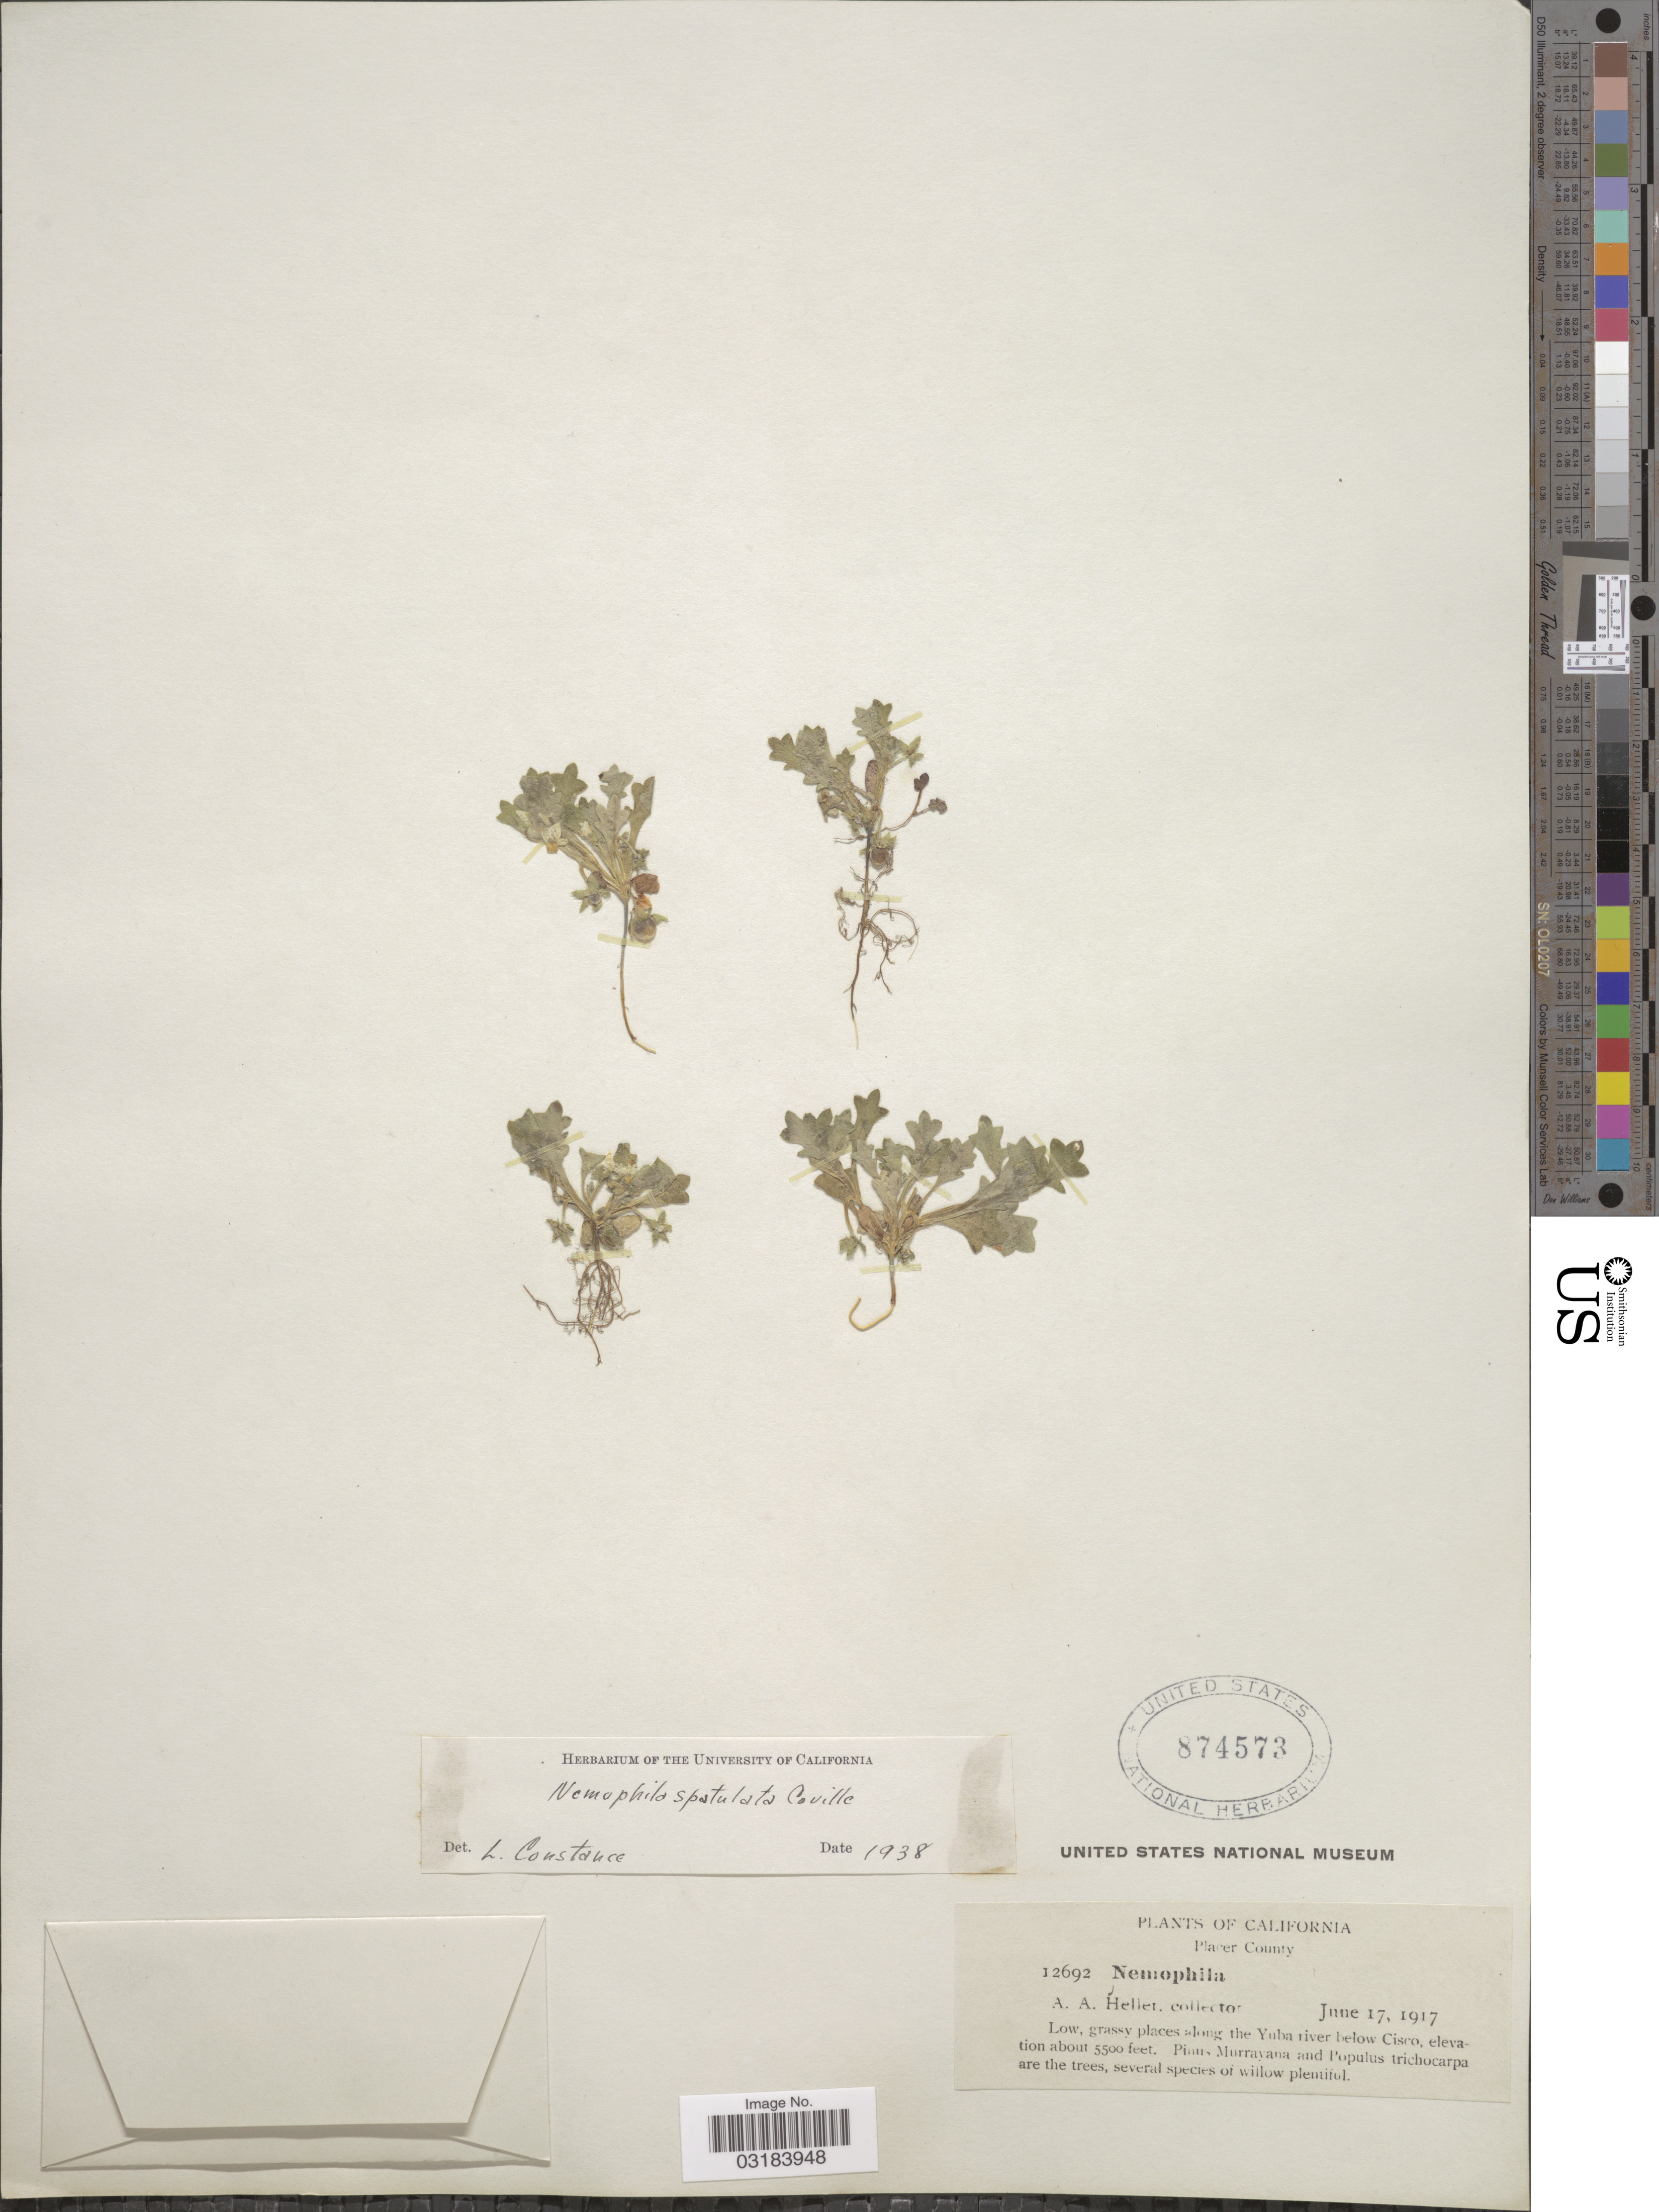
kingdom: Plantae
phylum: Tracheophyta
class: Magnoliopsida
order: Boraginales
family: Hydrophyllaceae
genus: Nemophila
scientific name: Nemophila spatulata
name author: Coville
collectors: A. A. Heller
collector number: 12692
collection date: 1917-06-17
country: United States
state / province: California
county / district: Placer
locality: Placer County, Low, grassy places along the Yuba river below Cisco.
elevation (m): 1676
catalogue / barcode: US 874573